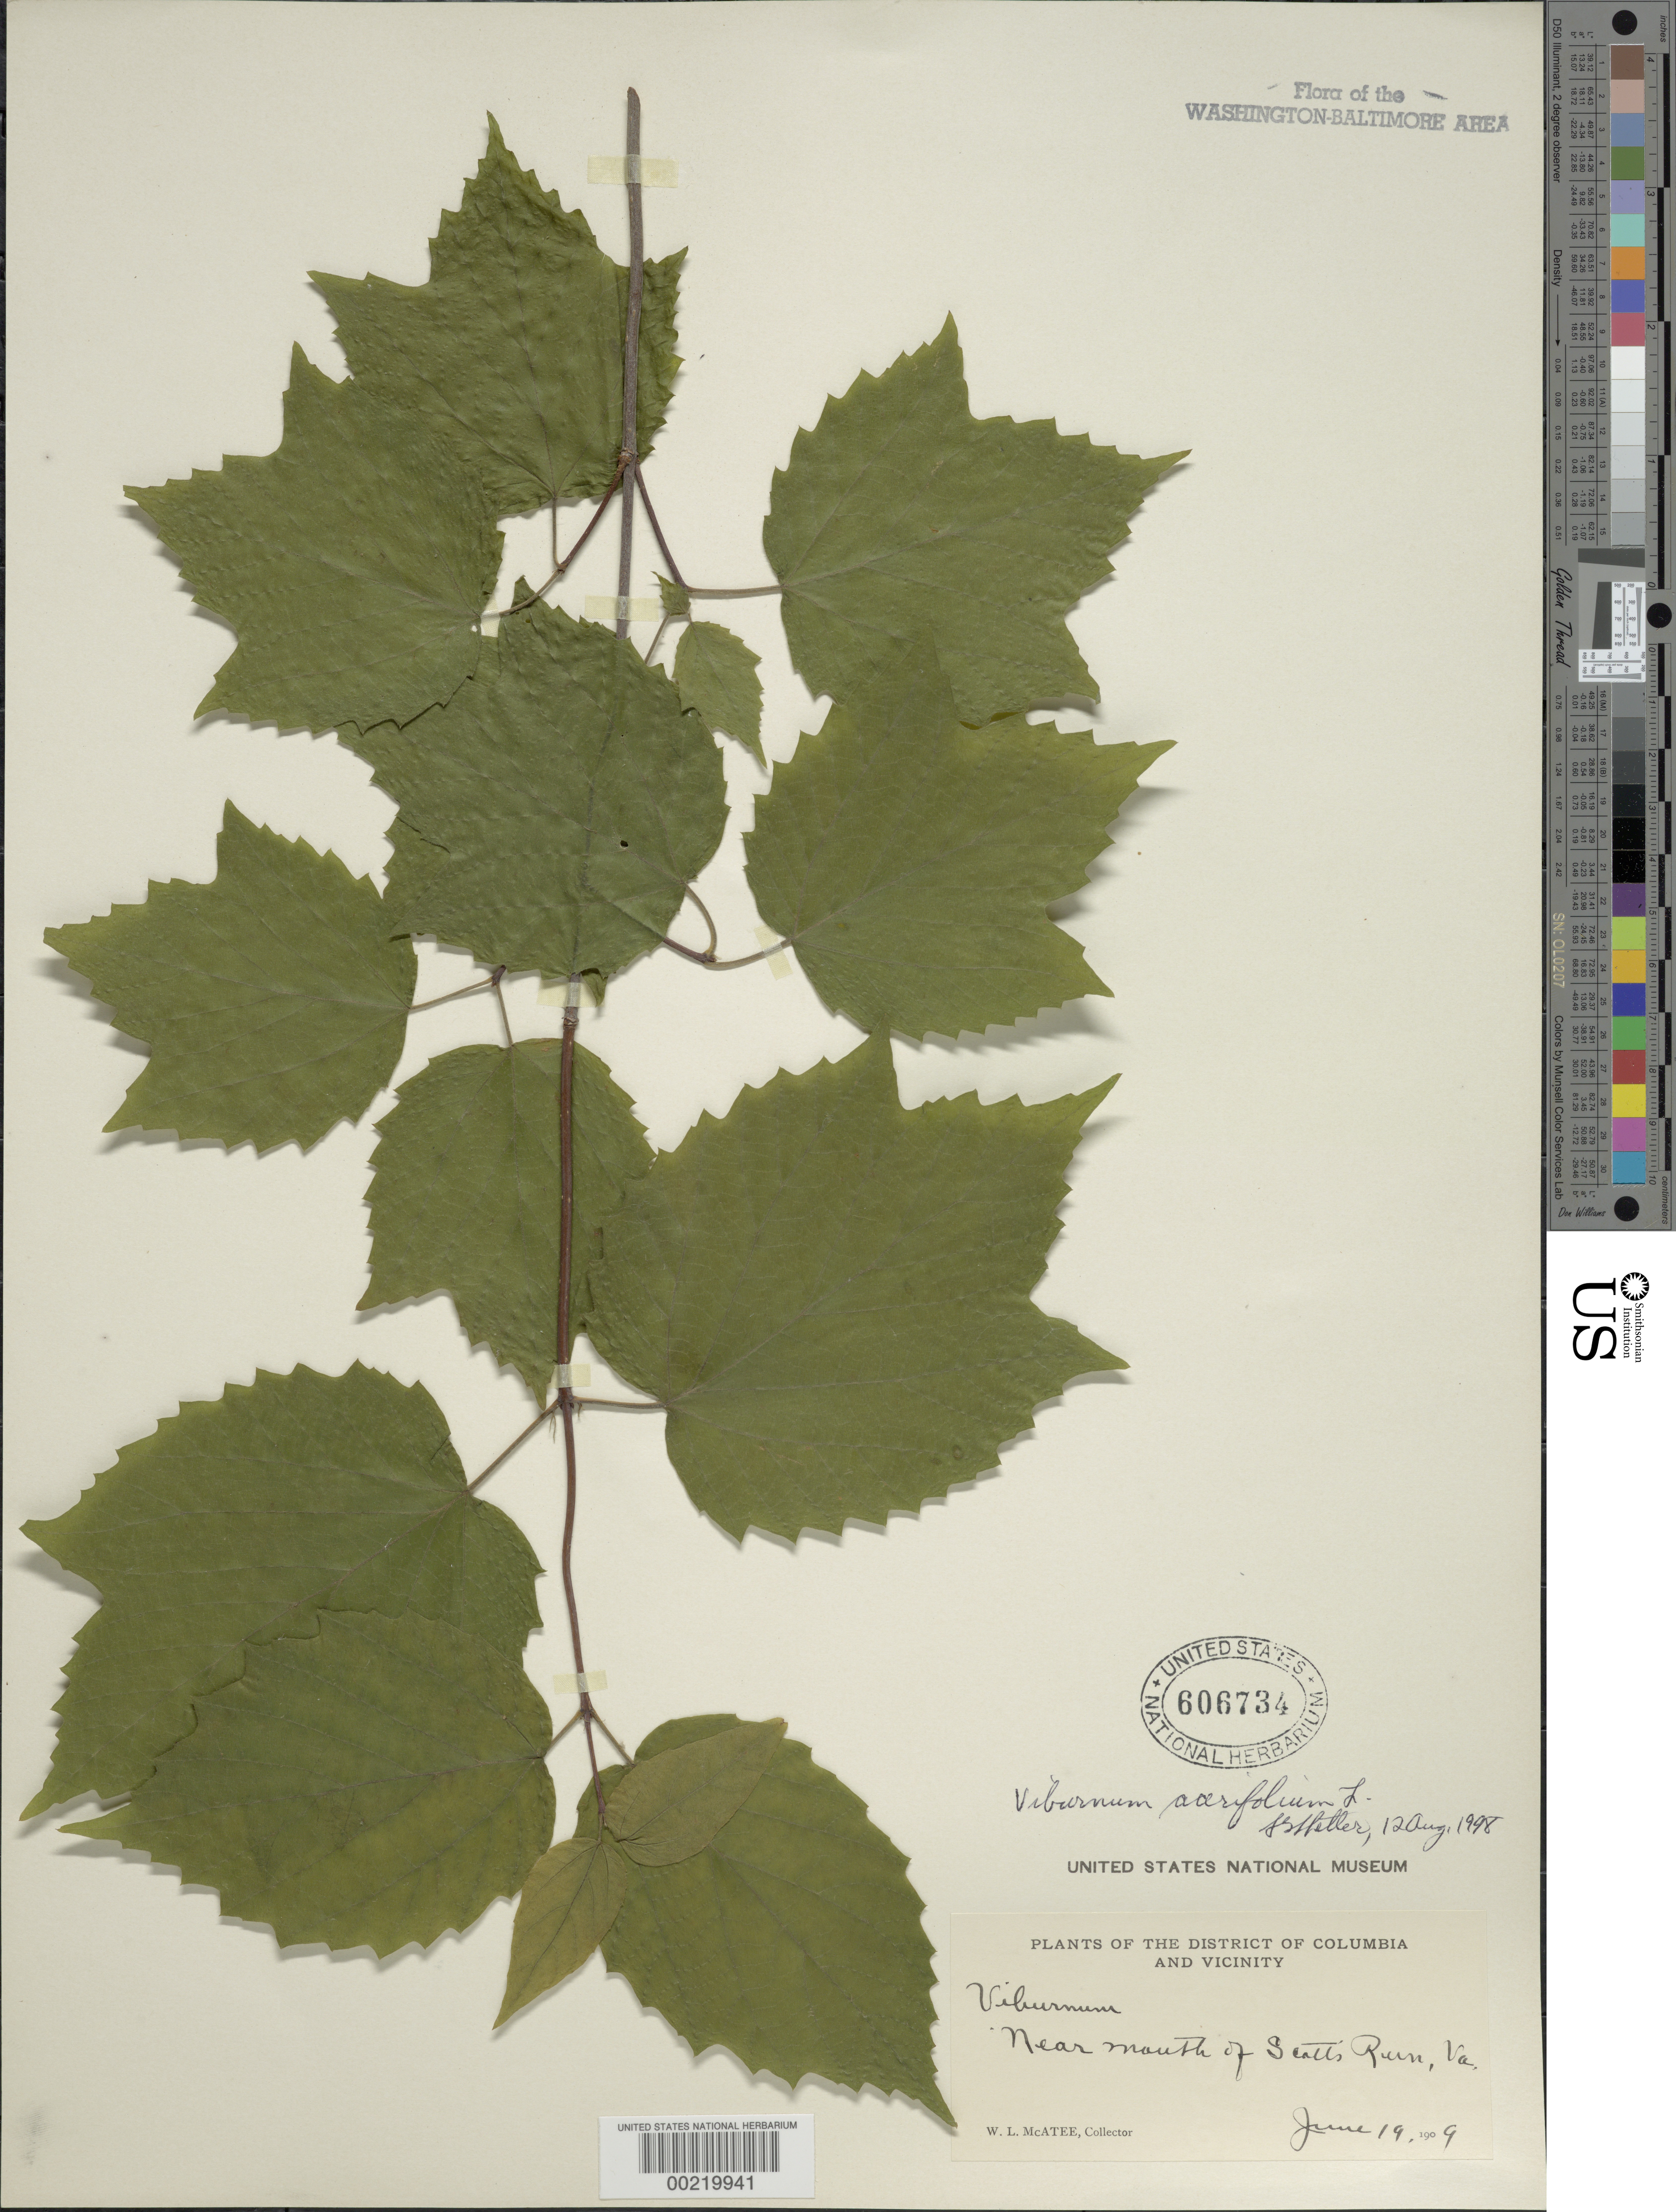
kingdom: Plantae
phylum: Tracheophyta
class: Magnoliopsida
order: Dipsacales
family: Viburnaceae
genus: Viburnum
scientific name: Viburnum acerifolium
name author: L.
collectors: W. McAtee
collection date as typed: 19 Jun 1909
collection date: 1909-06-19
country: United States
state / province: Virginia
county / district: Fairfax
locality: Mouth of Scott's Run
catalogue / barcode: US 606734